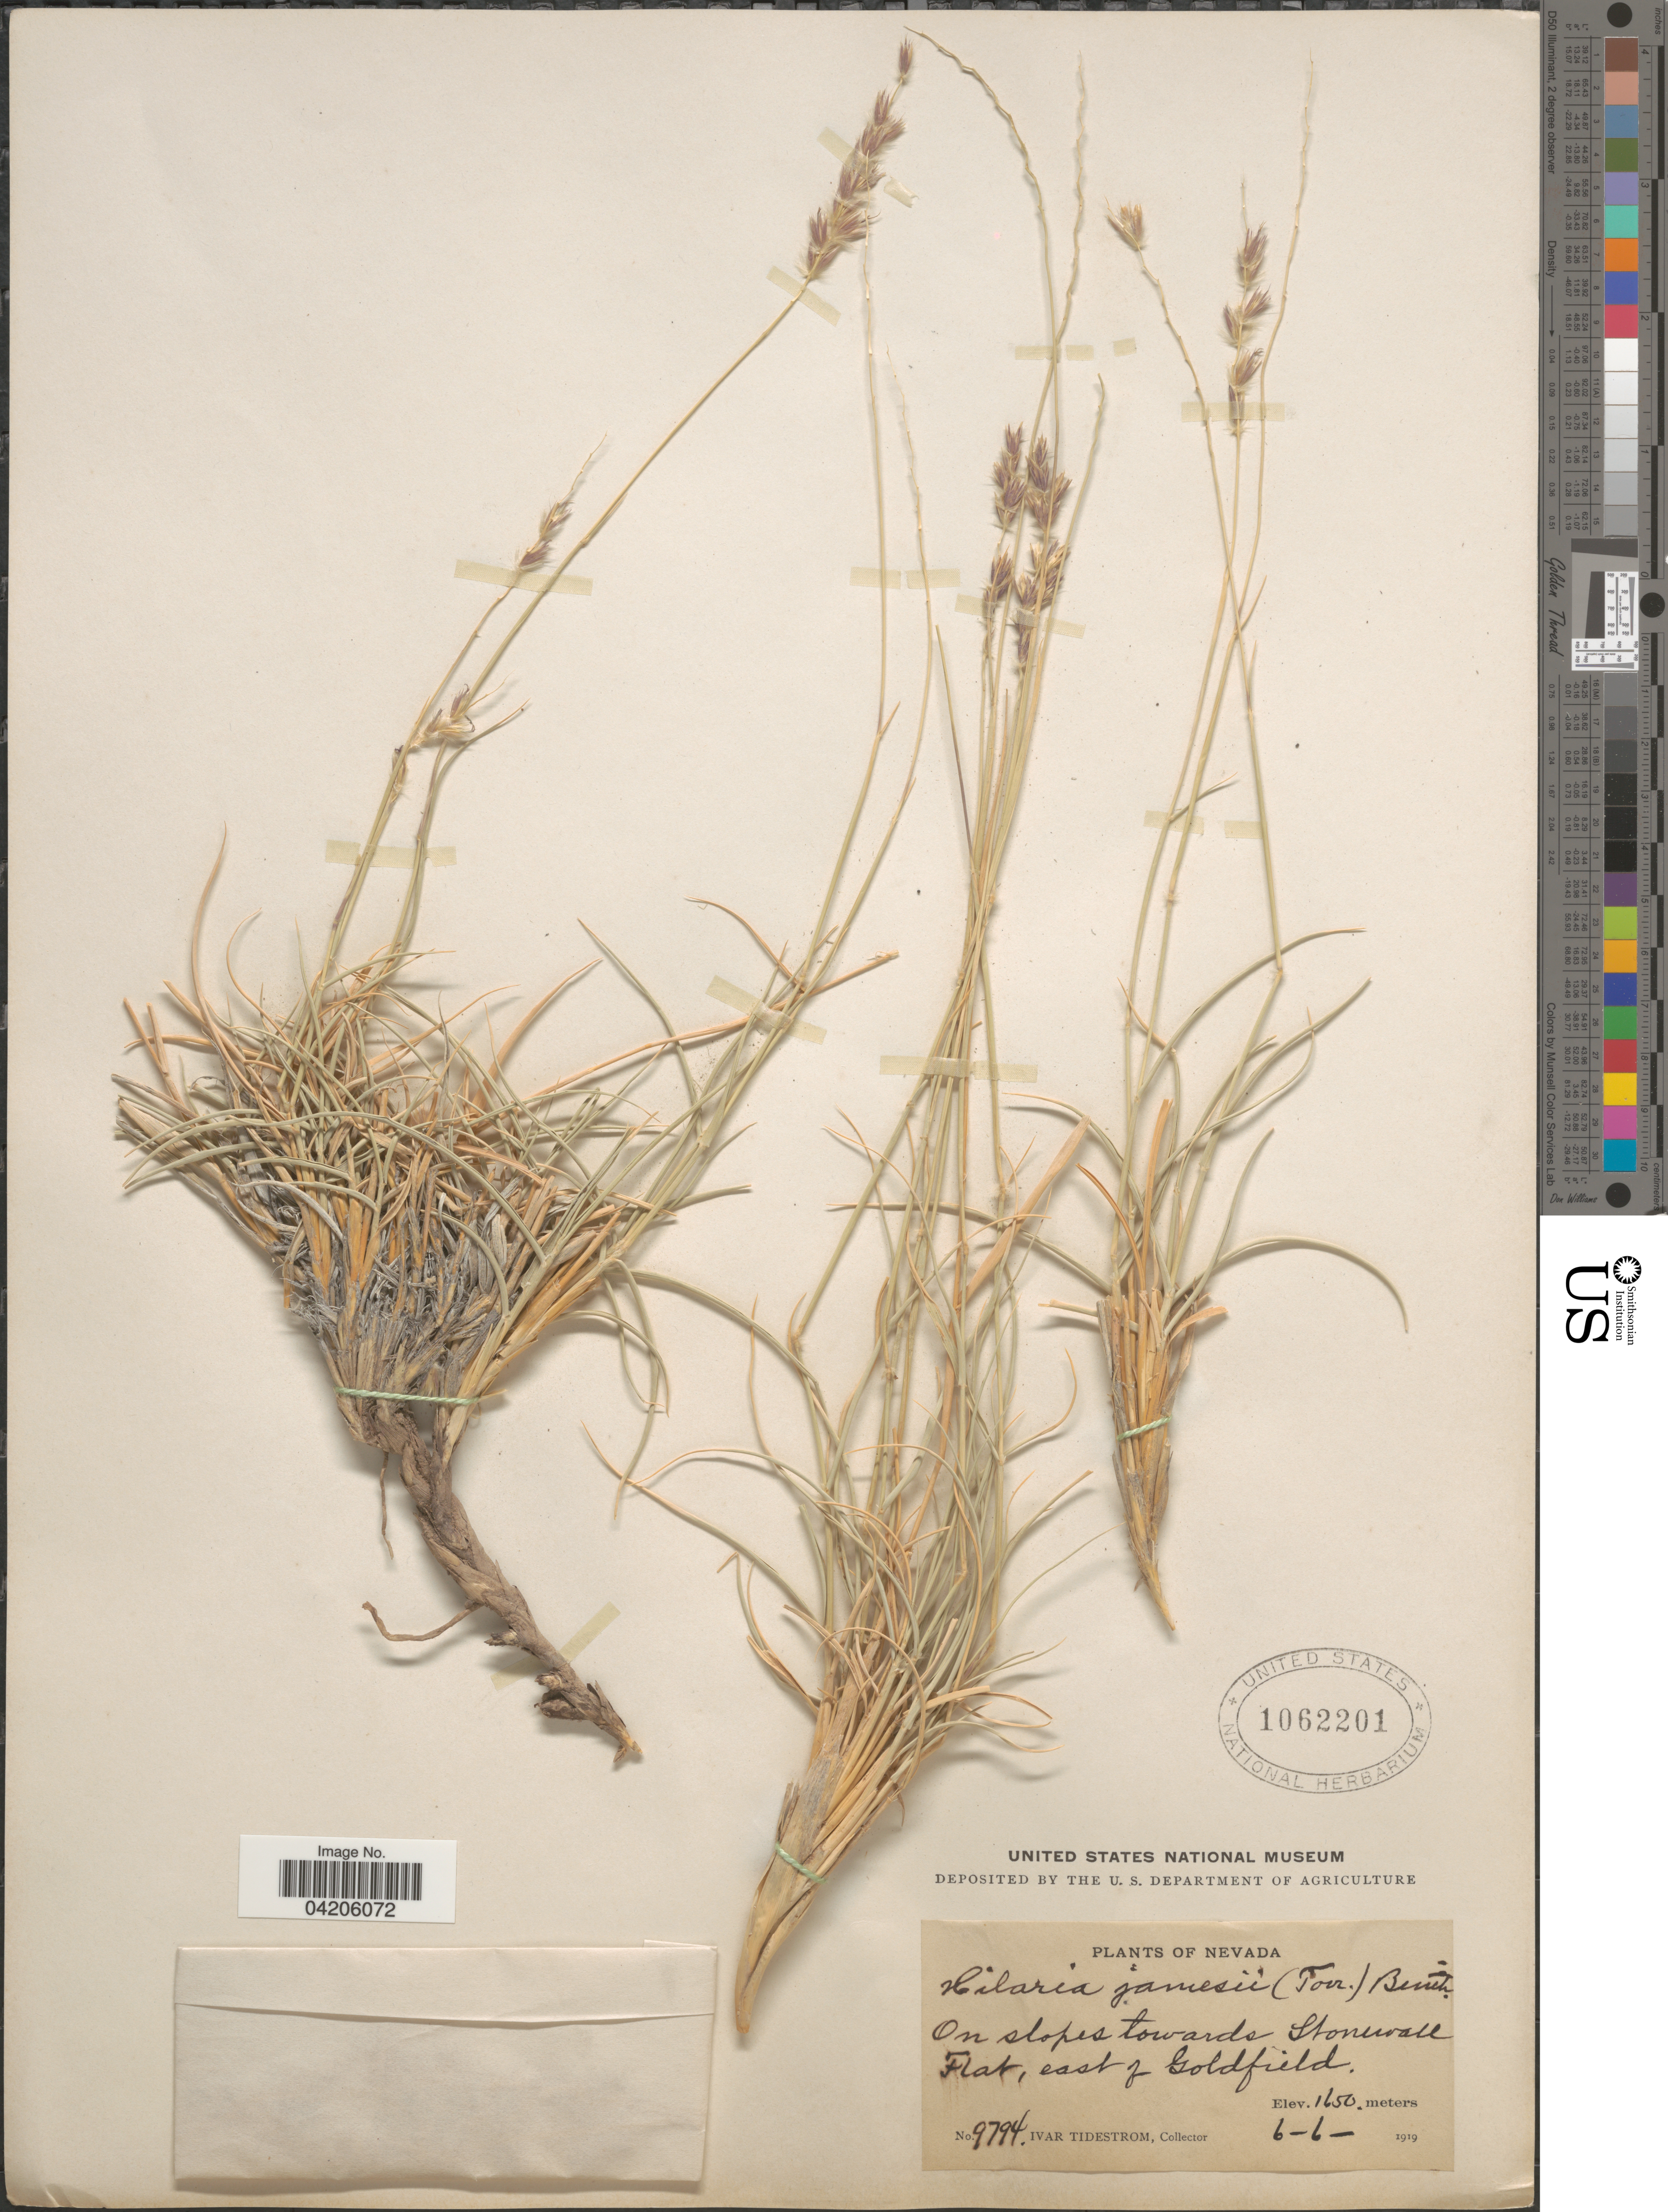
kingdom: Plantae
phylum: Tracheophyta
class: Liliopsida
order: Poales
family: Poaceae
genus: Hilaria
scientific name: Hilaria jamesii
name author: (Torr.) Benth.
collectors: I. F. Tidestrom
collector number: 9794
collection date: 1919-06-06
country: United States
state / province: Nevada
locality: On slopes towards Stonewall Flat, east of Goldfield.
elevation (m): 1650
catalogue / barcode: US 1062201